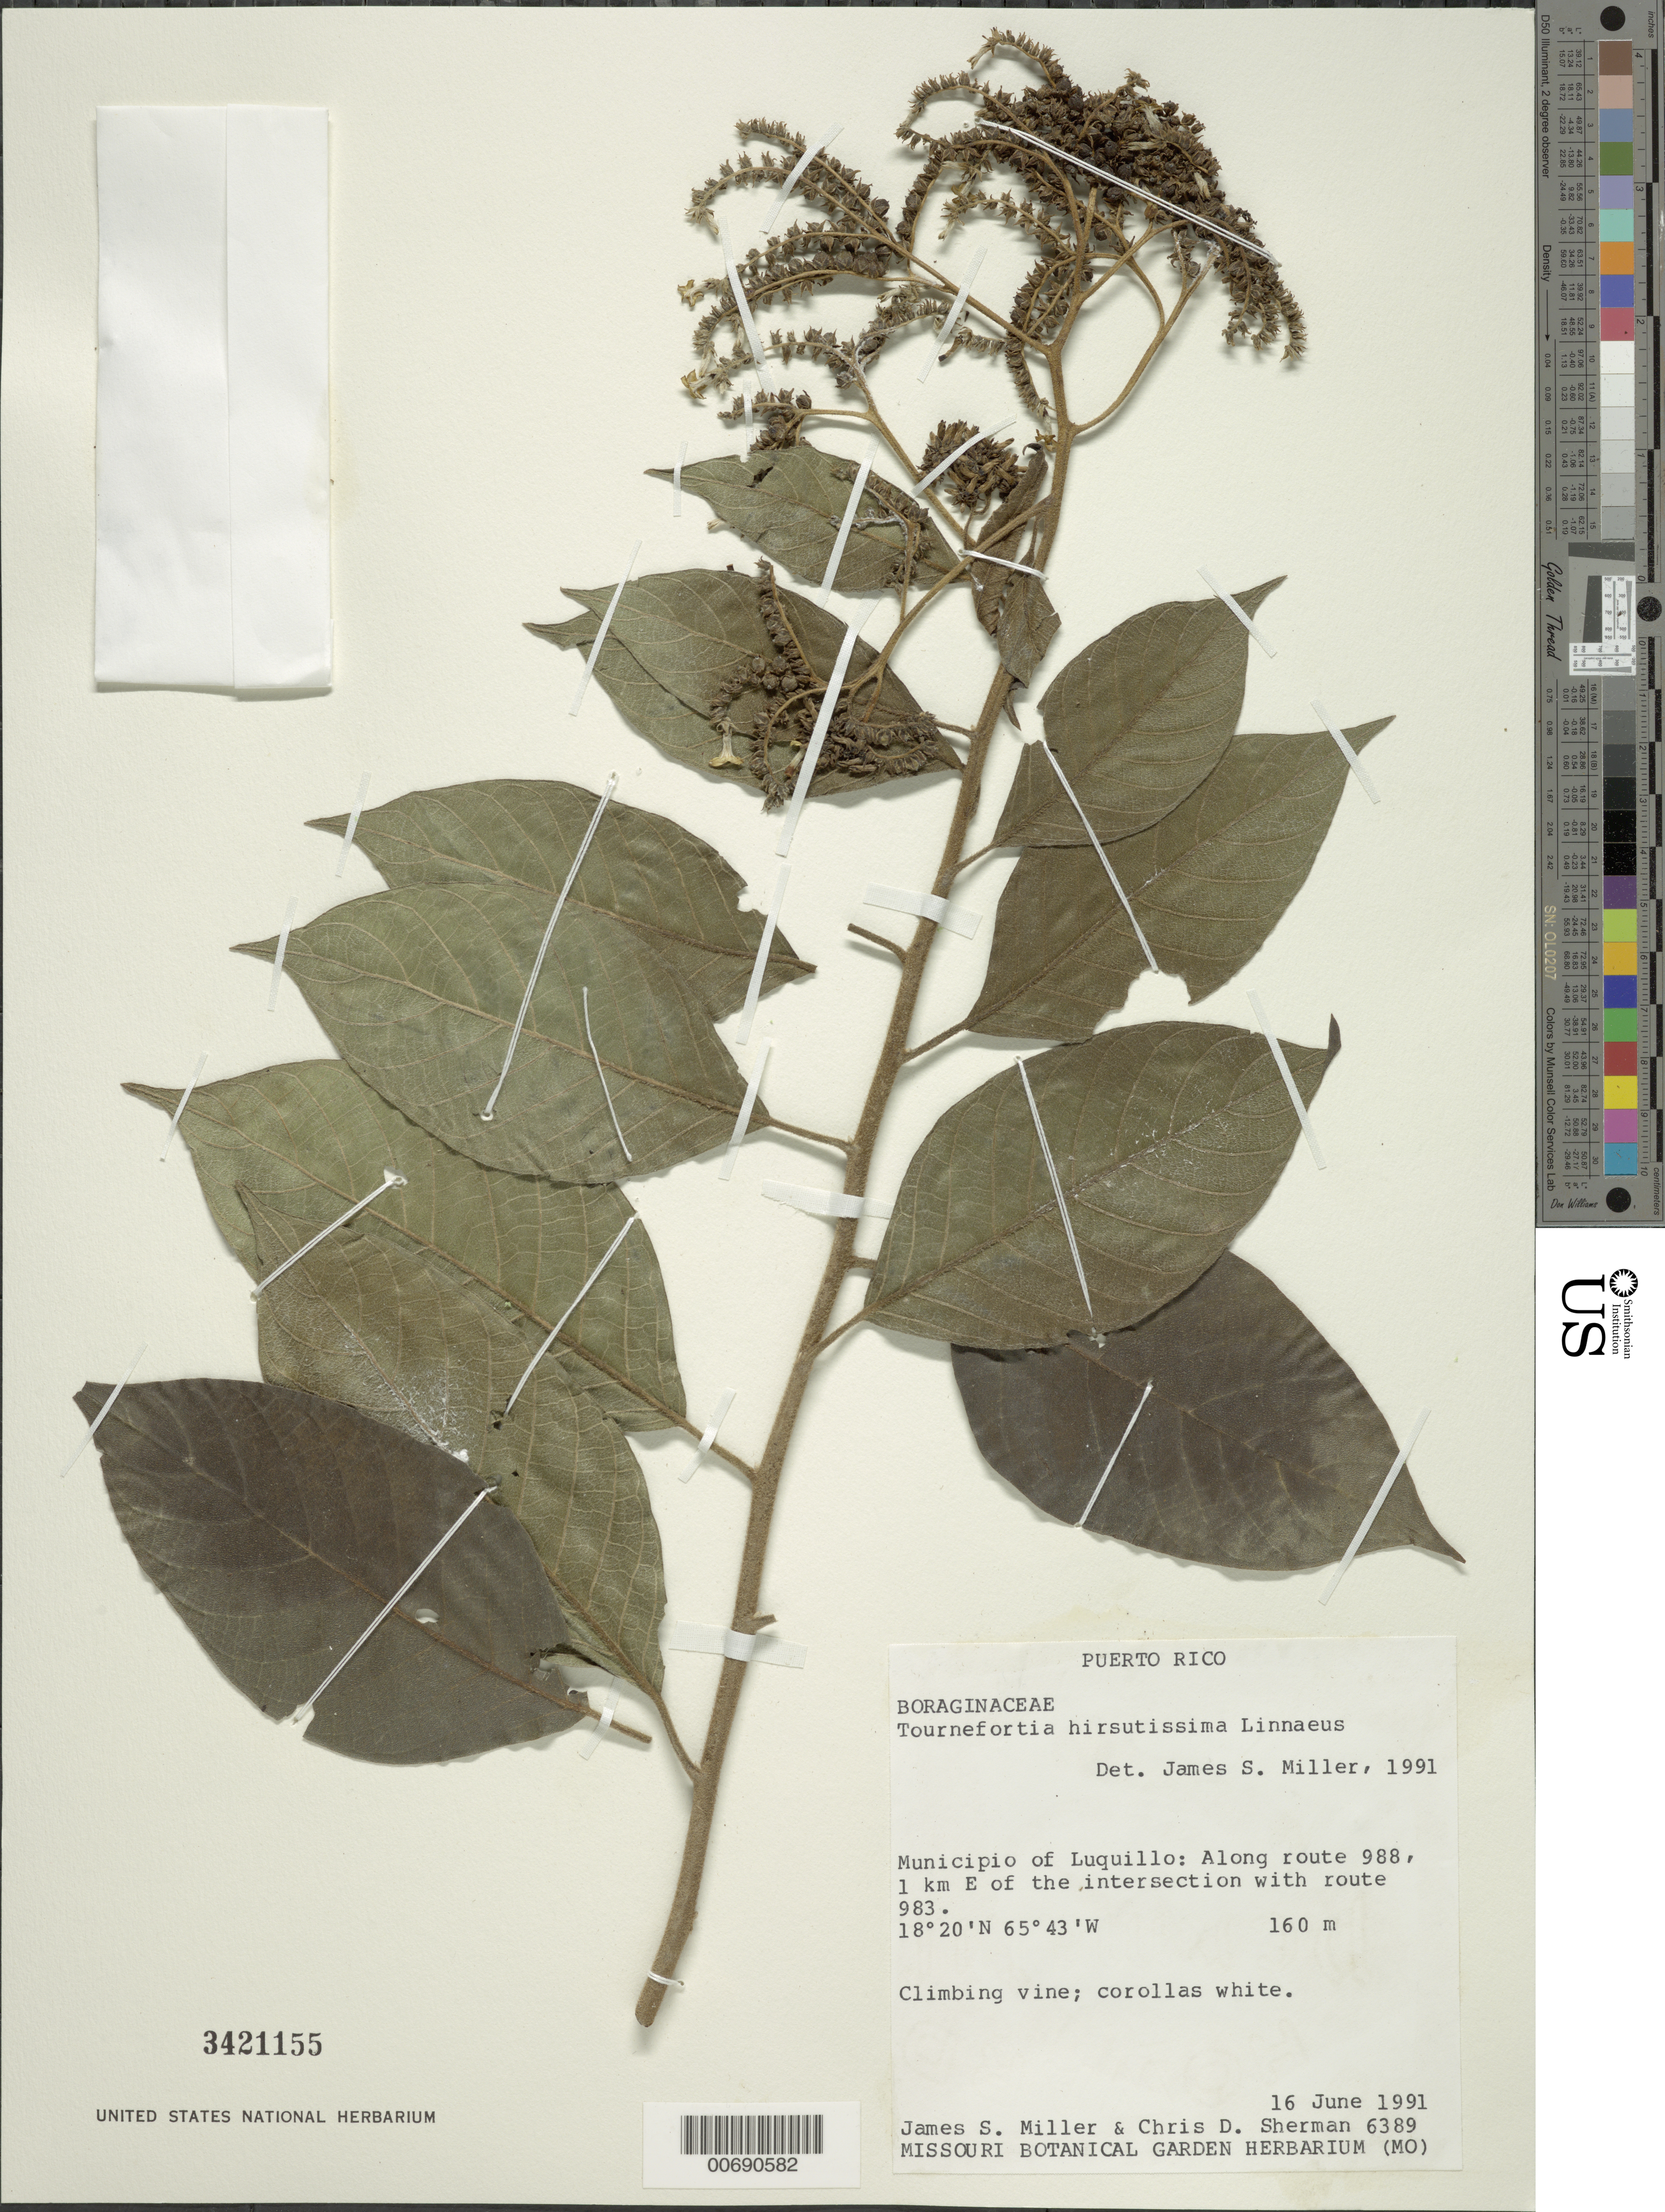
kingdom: Plantae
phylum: Tracheophyta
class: Magnoliopsida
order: Boraginales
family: Heliotropiaceae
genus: Tournefortia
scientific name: Tournefortia hirsutissima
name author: L.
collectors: J. S. Miller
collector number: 6389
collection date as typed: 16 Jun 1991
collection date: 1991-06-16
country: Puerto Rico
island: Greater Antilles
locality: Mun. Luquillo: along Rte 988, 1 km E of jct. With Rte 983.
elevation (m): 160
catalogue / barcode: US 3421155